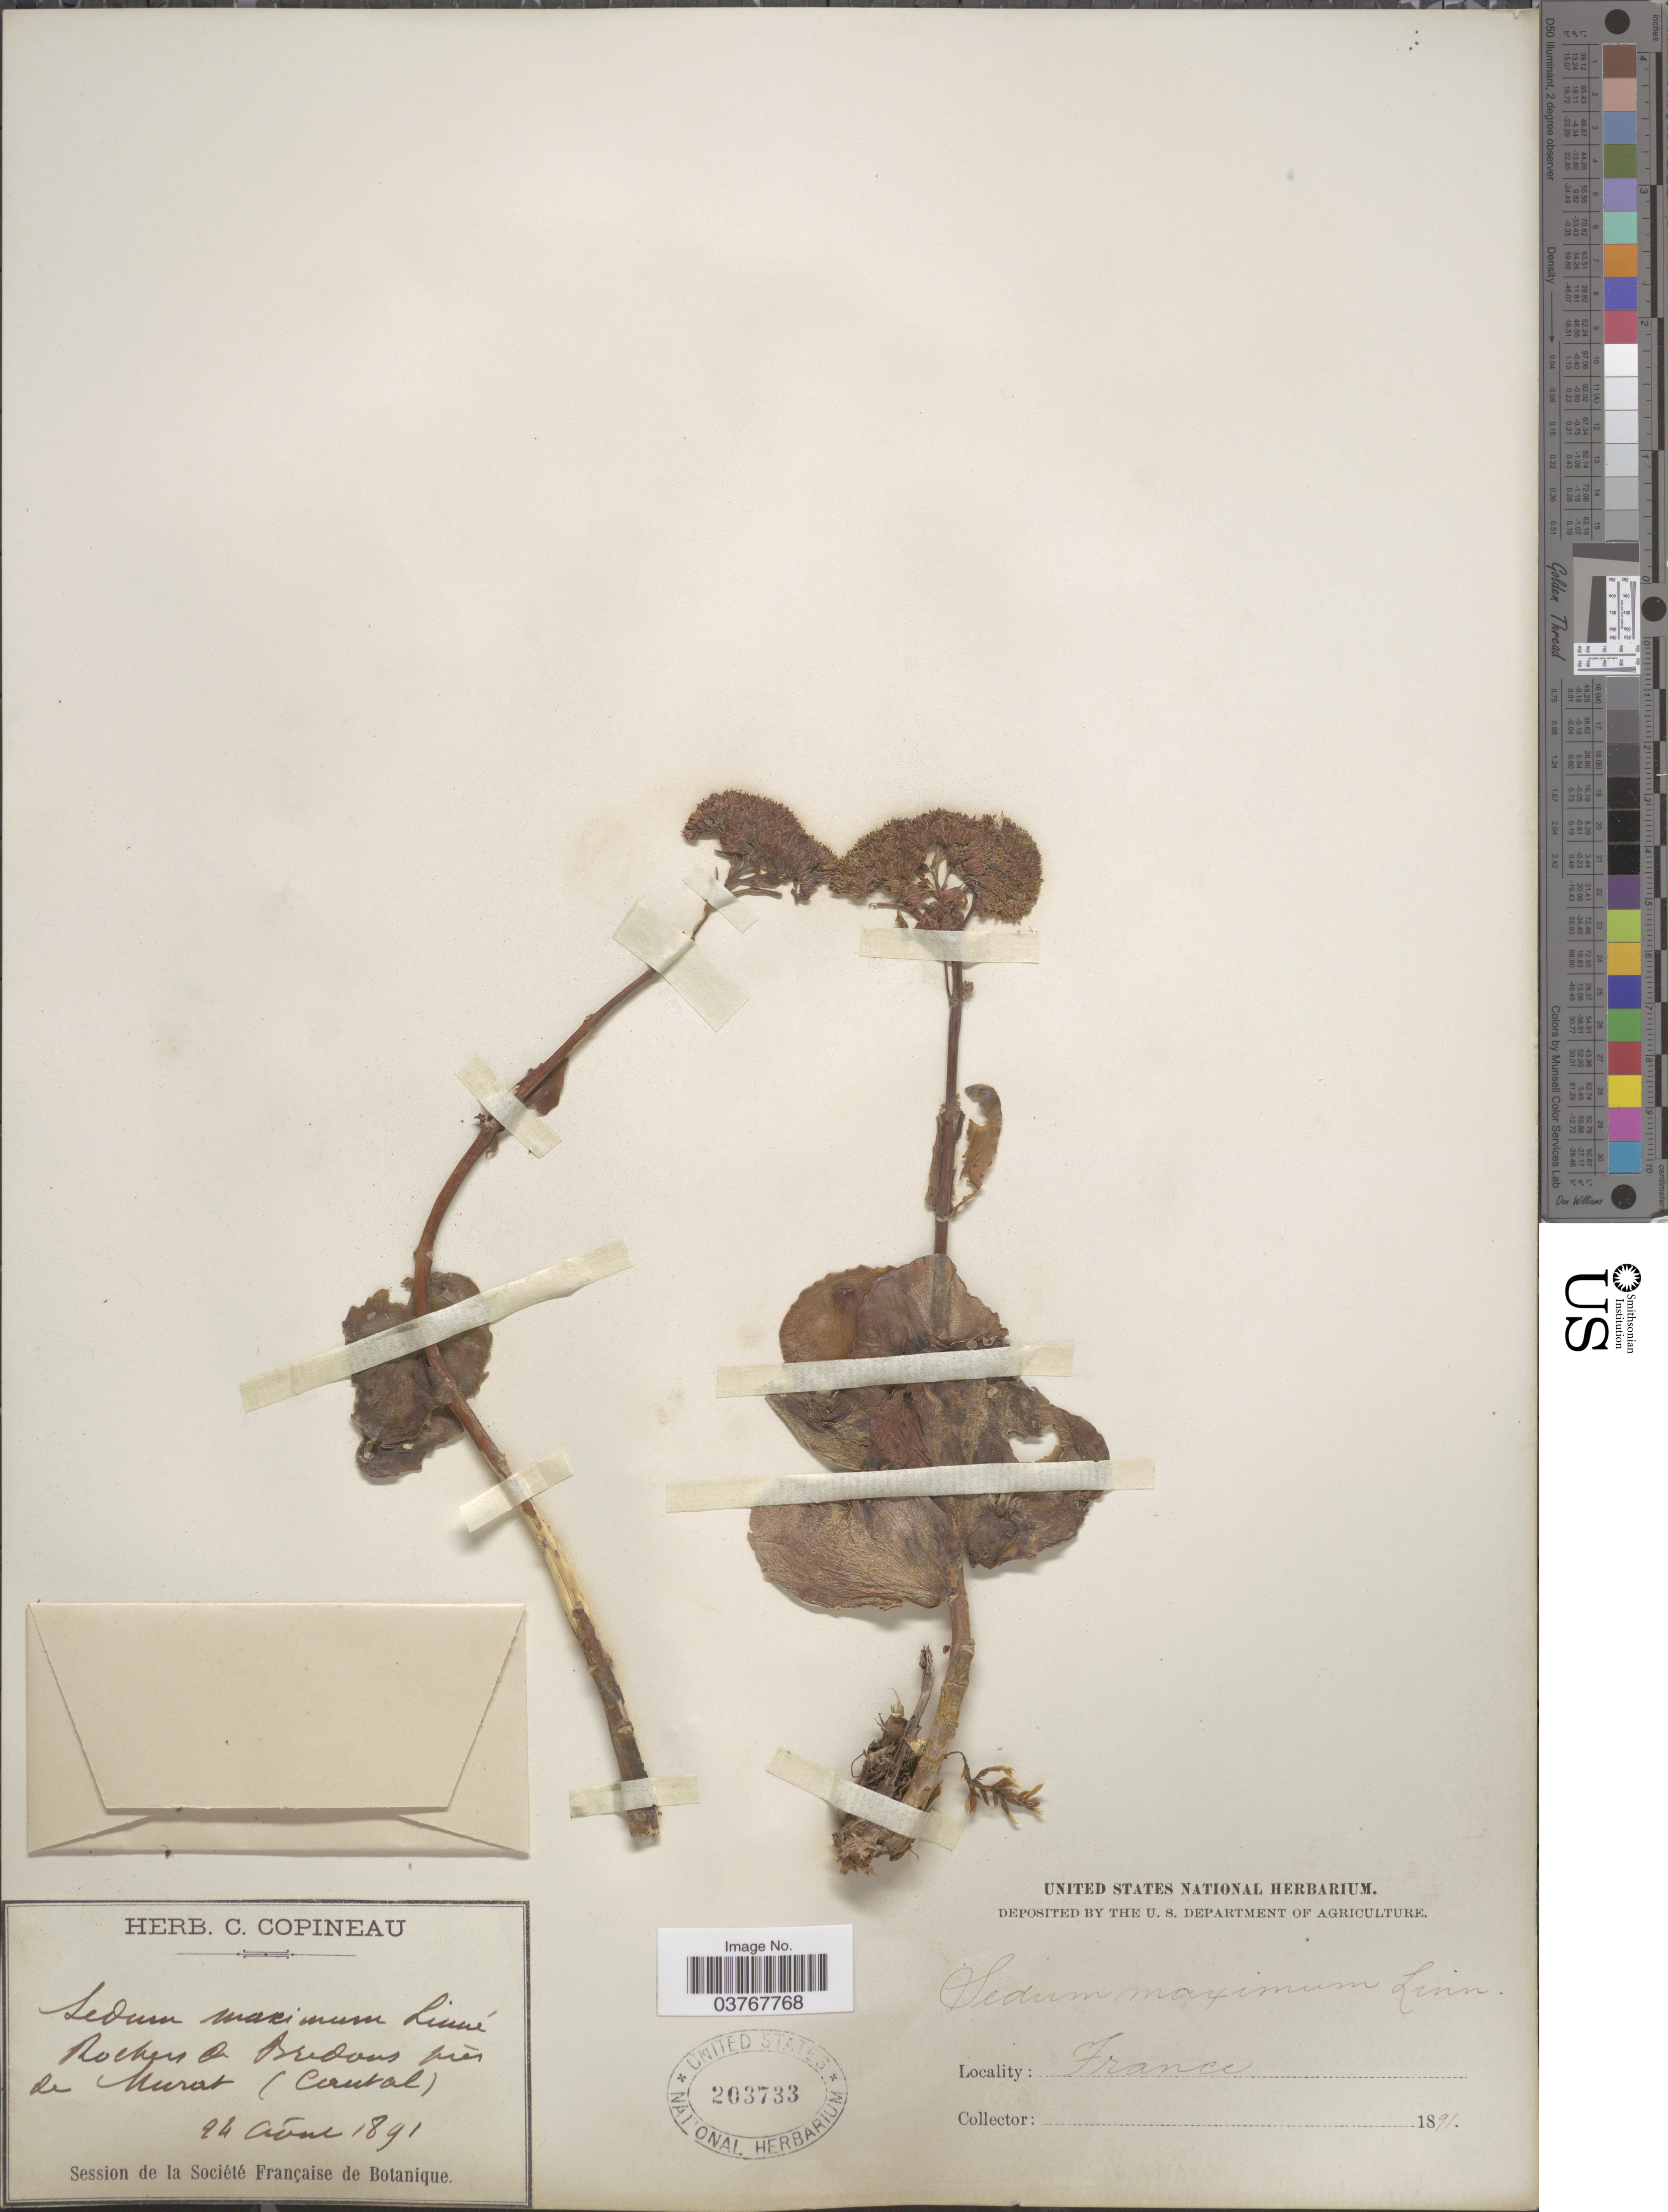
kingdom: Plantae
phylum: Tracheophyta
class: Magnoliopsida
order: Saxifragales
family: Crassulaceae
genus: Hylotelephium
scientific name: Hylotelephium maximum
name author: (L.) Holub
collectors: ex herb. C. Copineau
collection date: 1891-08-24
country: France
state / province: Auvergne-Rhône-Alpes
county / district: Cantal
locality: Rochers du Bredons près de Murat (Cantal).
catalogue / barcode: US 203733